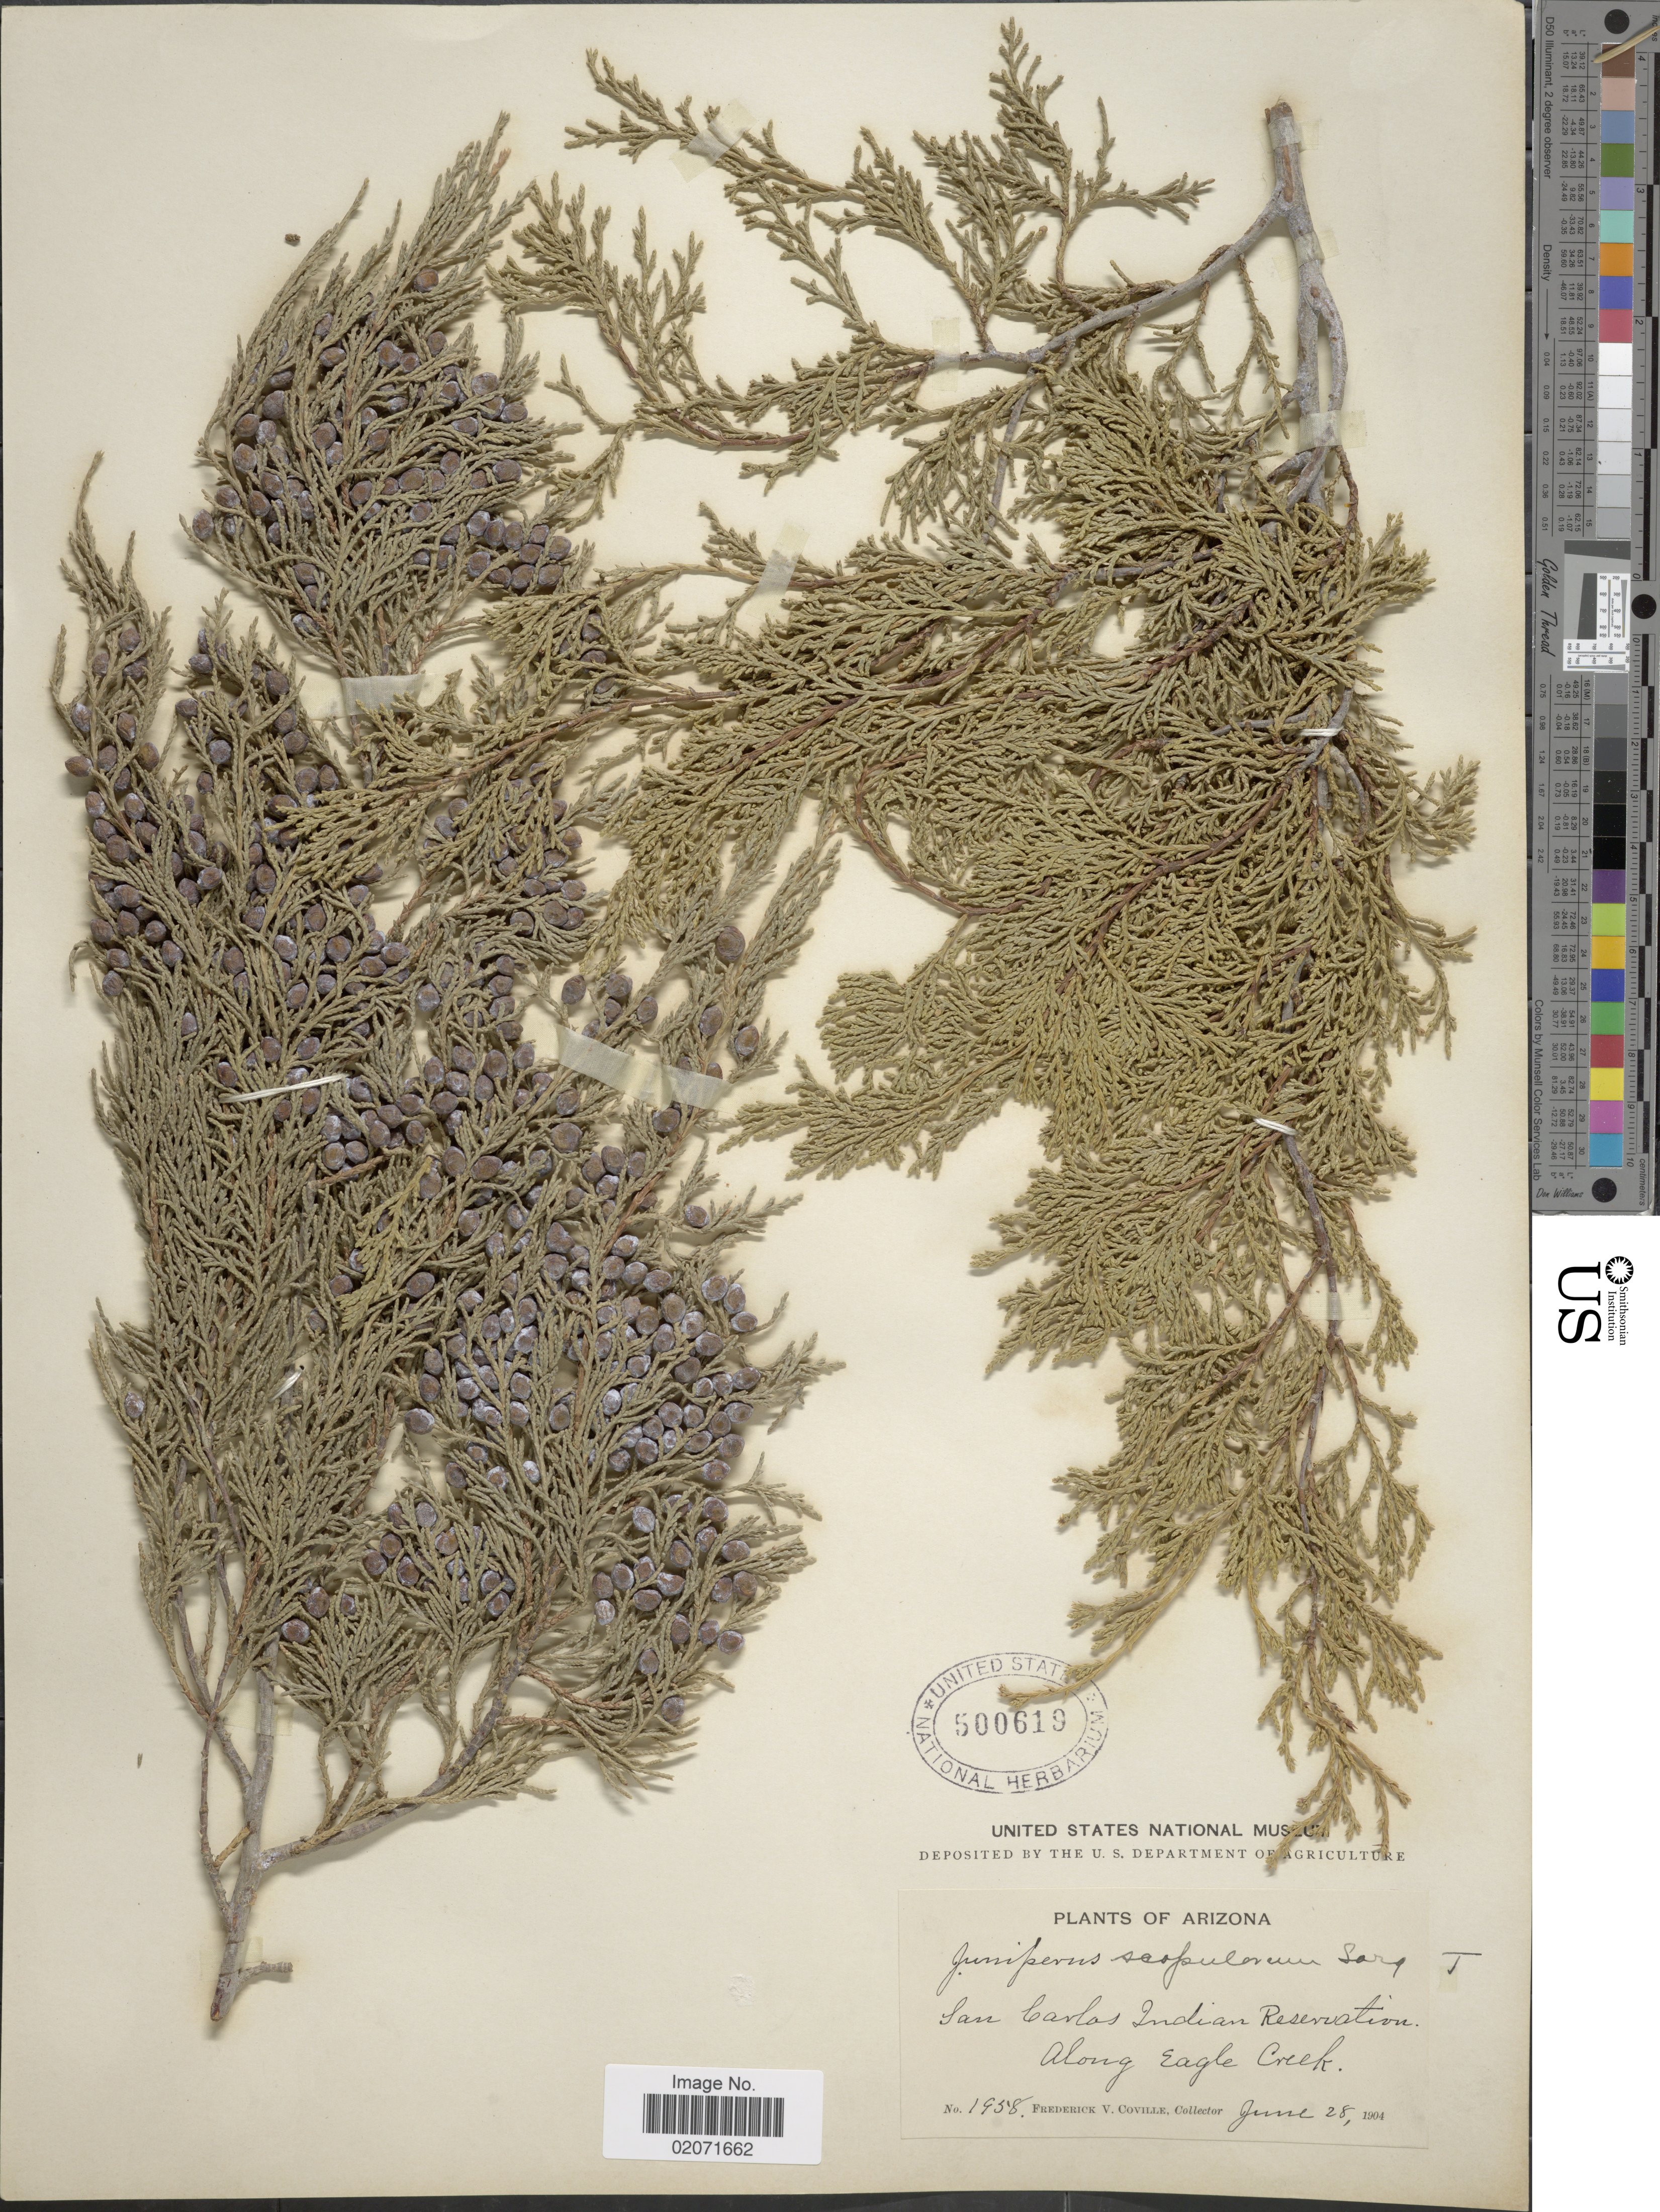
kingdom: Plantae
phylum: Tracheophyta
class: Pinopsida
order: Pinales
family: Cupressaceae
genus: Juniperus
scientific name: Juniperus scopulorum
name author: Sarg.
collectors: F. V. Coville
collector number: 1958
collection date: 1904-06-28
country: United States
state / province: Arizona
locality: San Carlos Indian Reservation, Along Eagle Creek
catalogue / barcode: US 500619